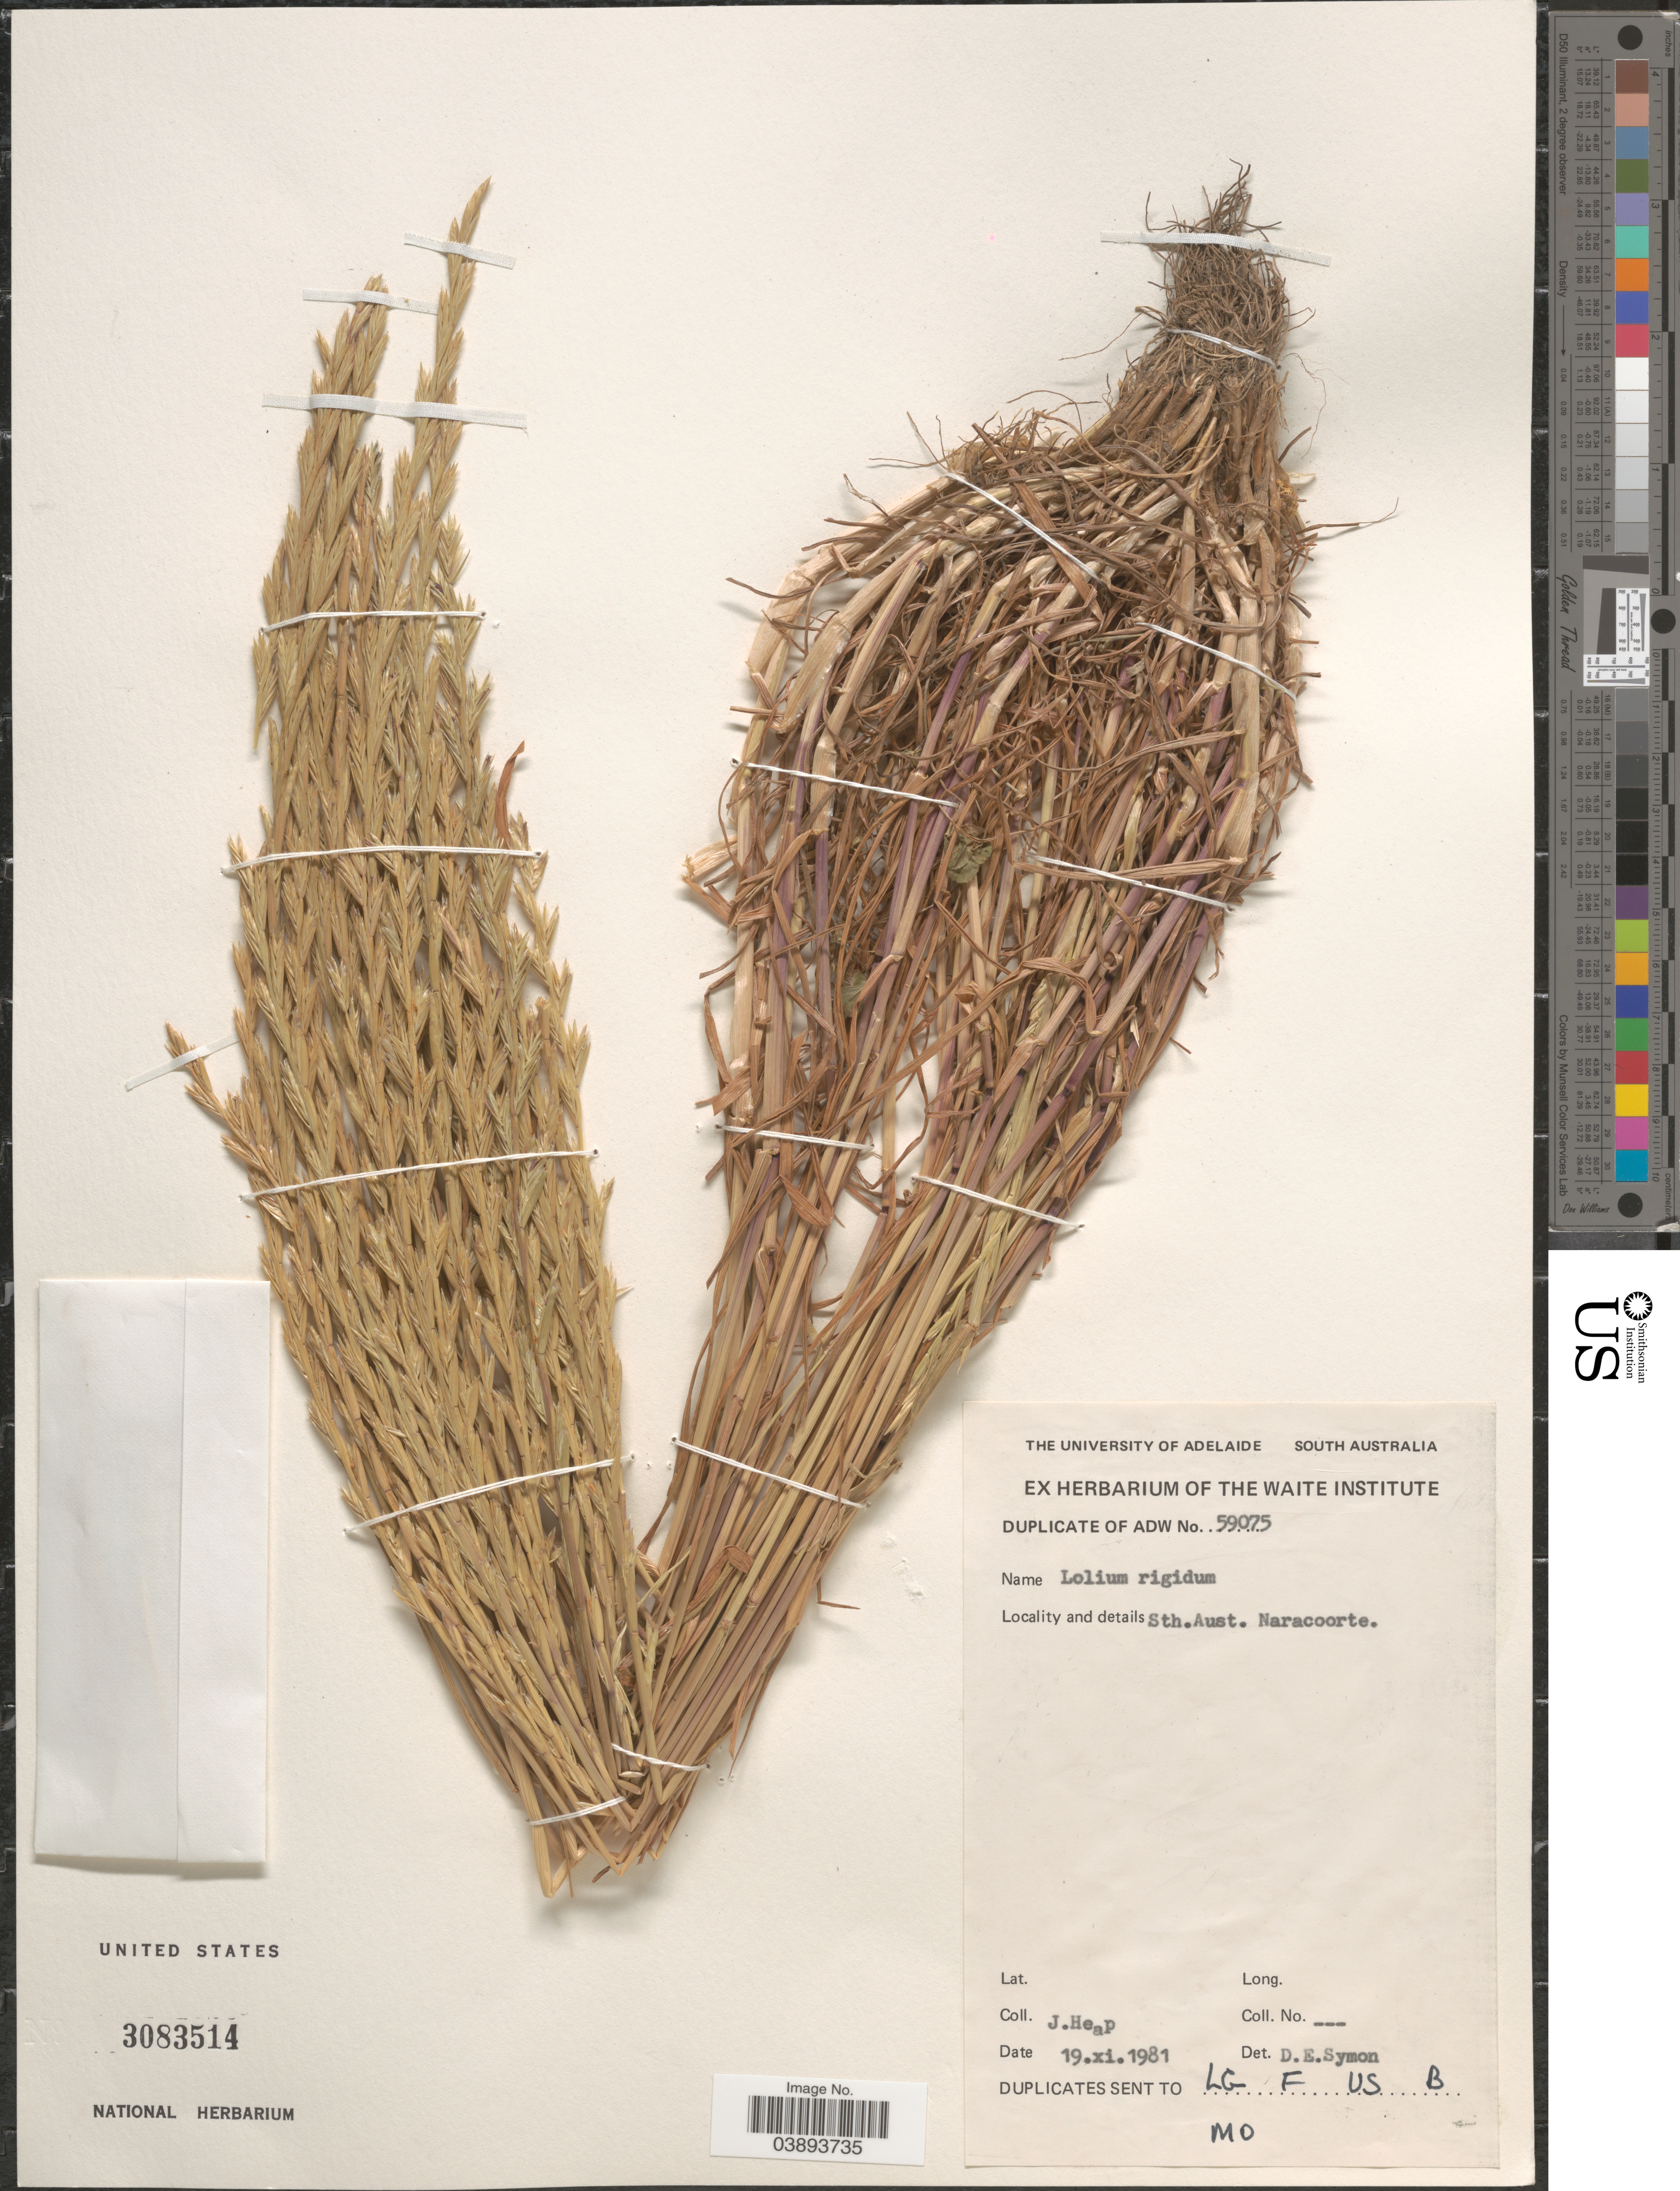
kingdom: Plantae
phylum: Tracheophyta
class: Liliopsida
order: Poales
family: Poaceae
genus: Lolium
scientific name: Lolium rigidum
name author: Gaudin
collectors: J. Heap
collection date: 1981-11-19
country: Australia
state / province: South Australia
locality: Sth. Aust. Naracoorte.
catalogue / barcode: US 3083514